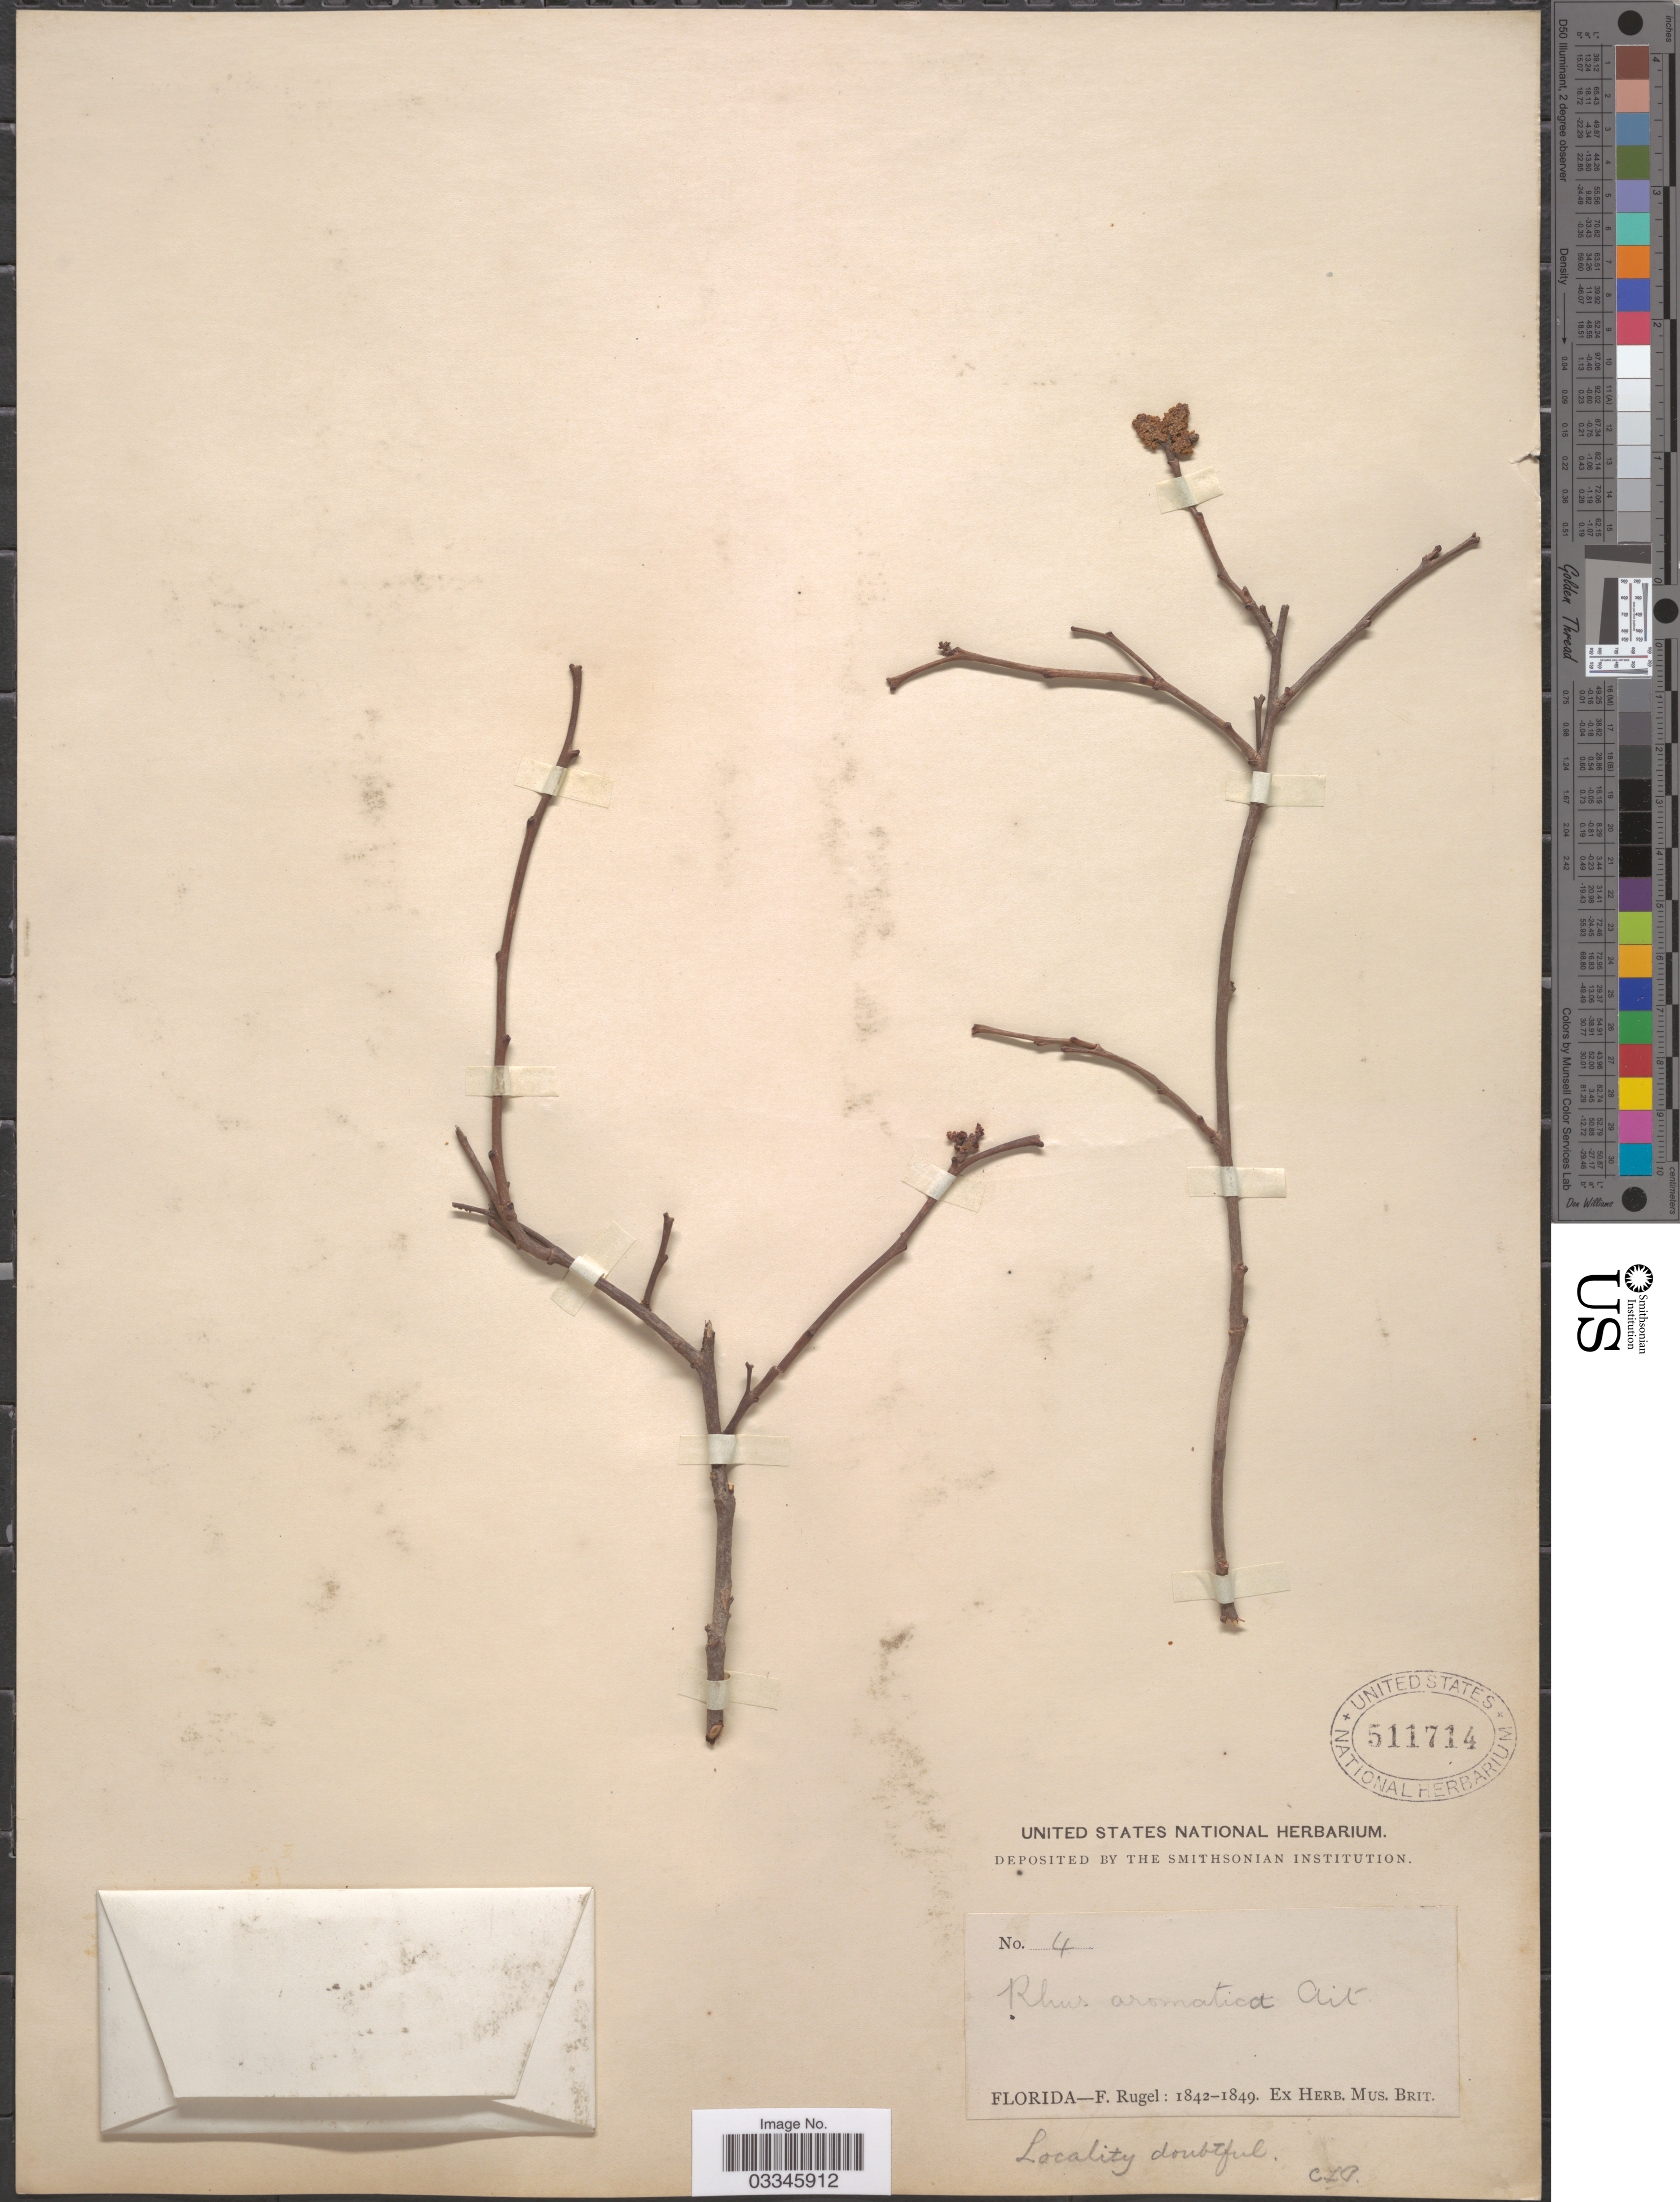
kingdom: Plantae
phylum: Tracheophyta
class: Magnoliopsida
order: Sapindales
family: Anacardiaceae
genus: Rhus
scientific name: Rhus crenata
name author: Thunb.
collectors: F. Rugel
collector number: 4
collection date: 1842/1849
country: United States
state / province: Florida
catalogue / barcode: US 511714